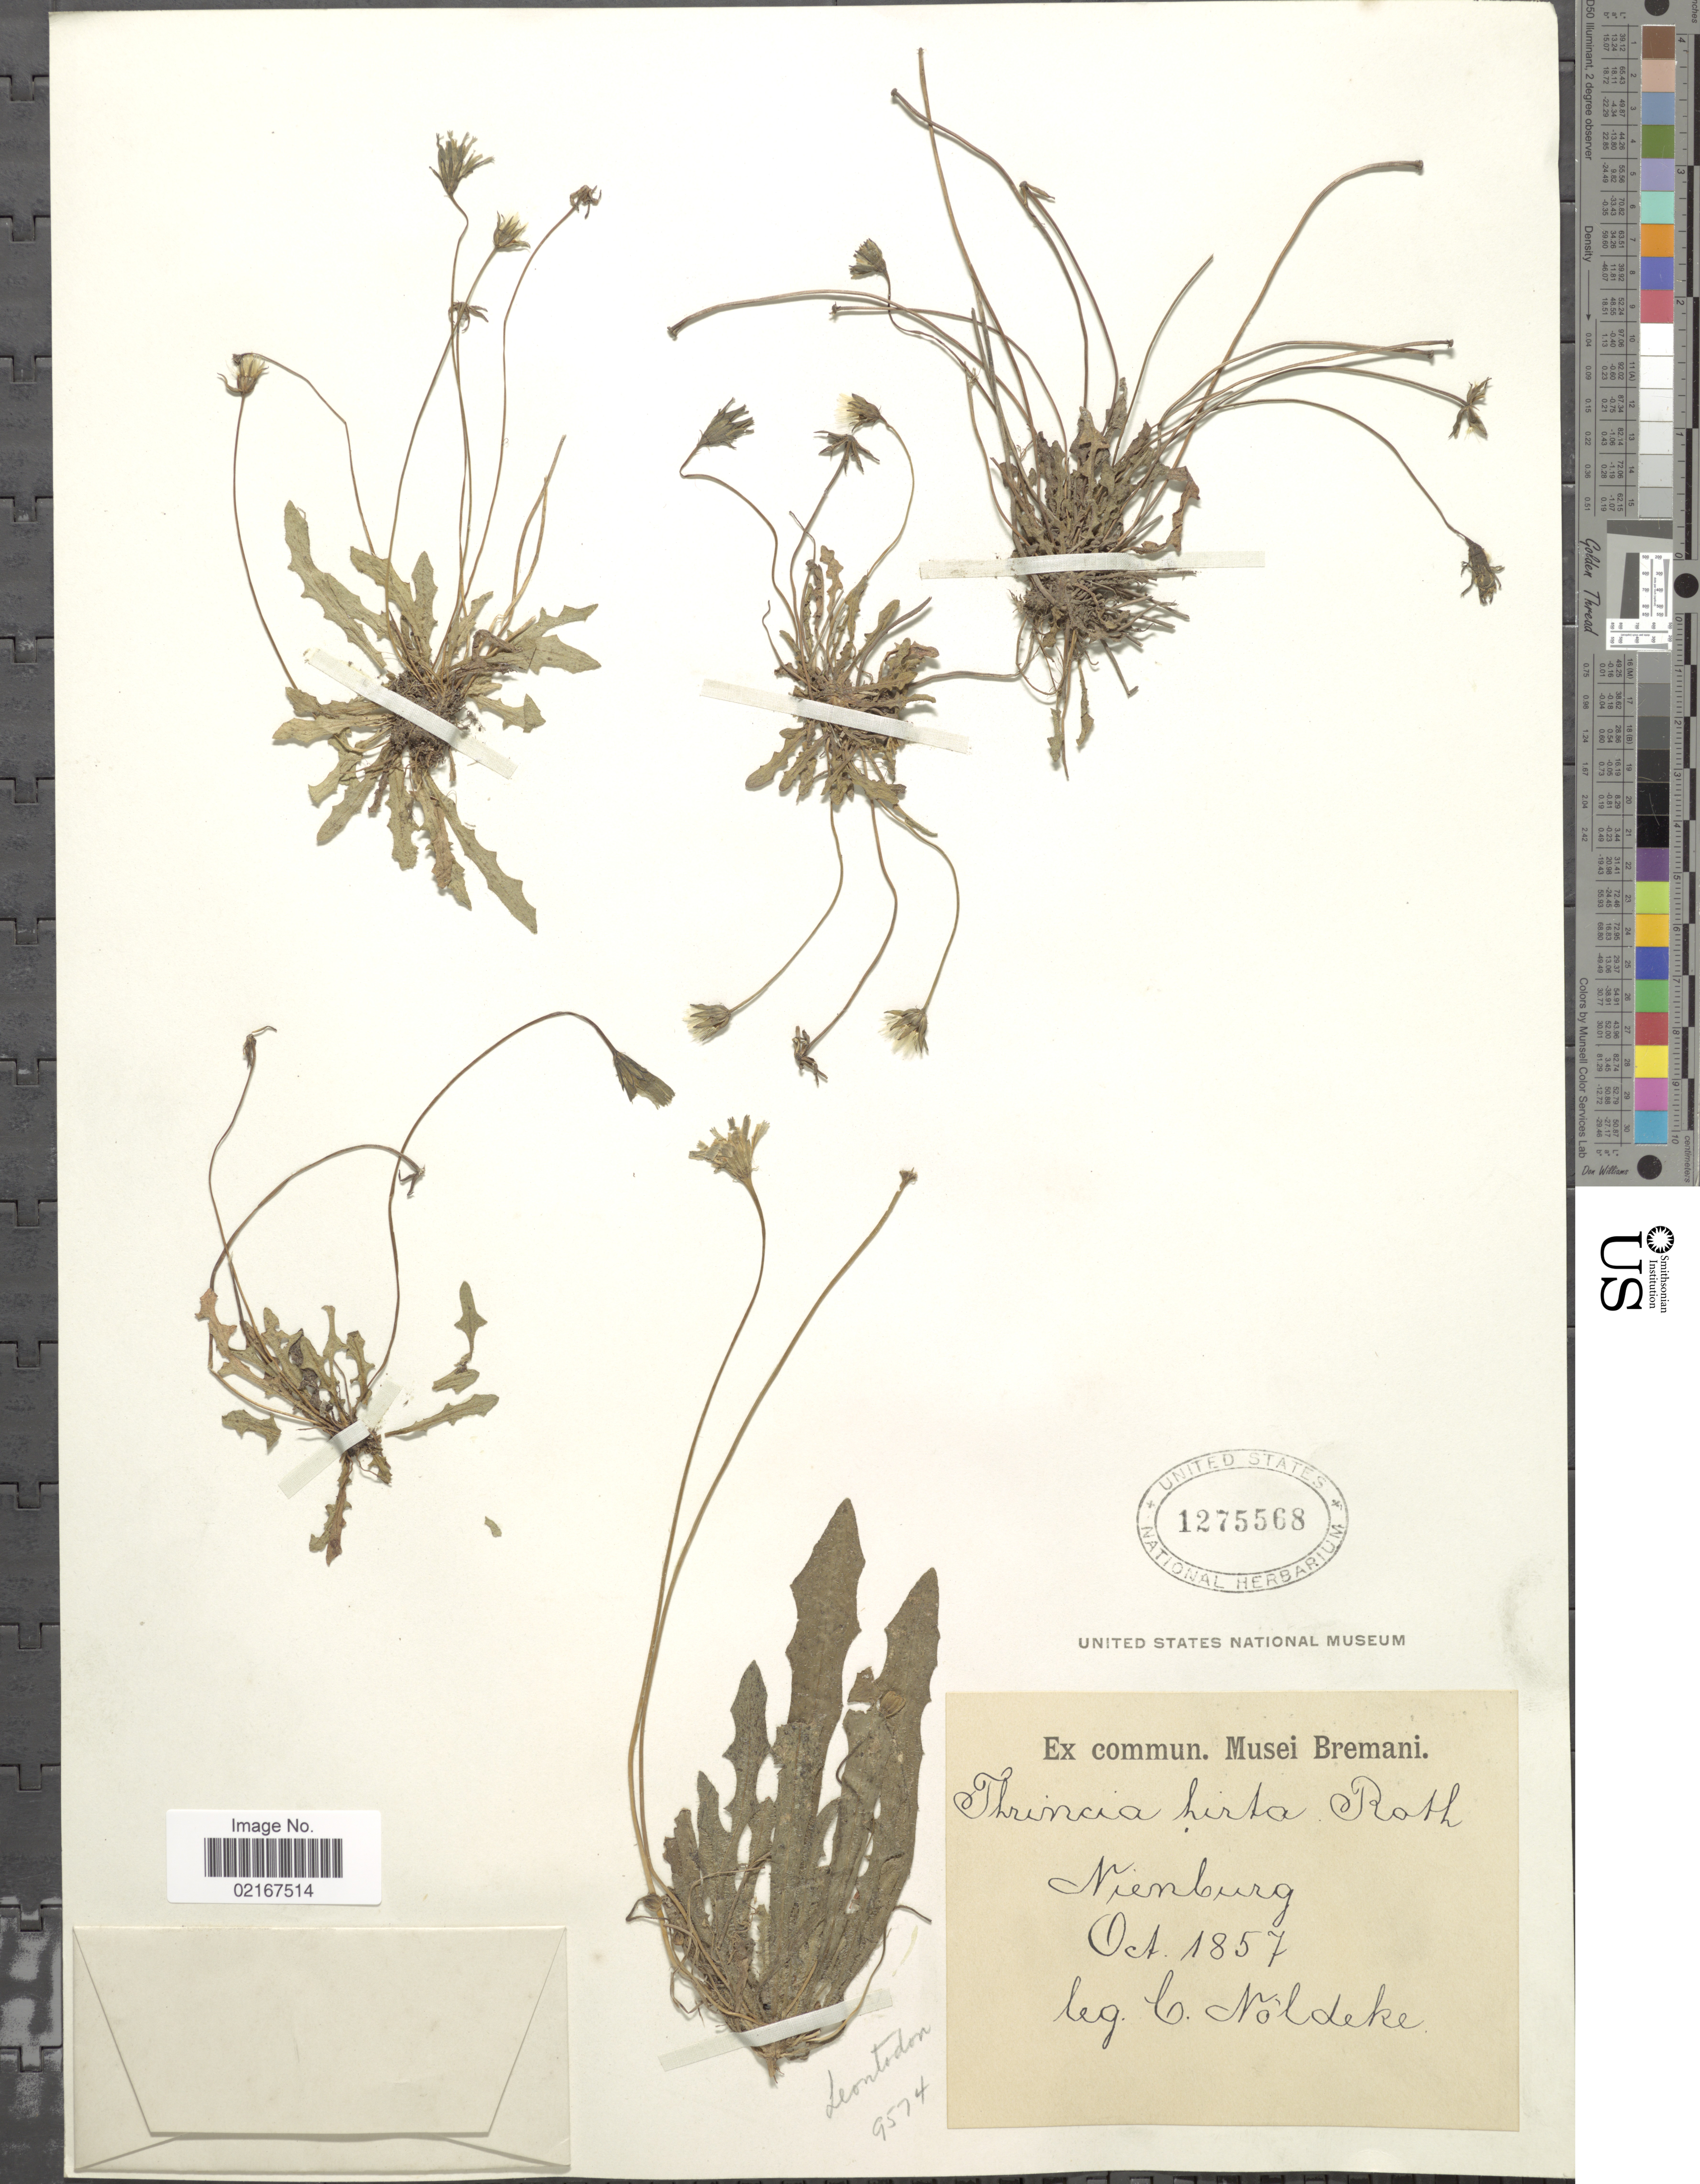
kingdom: Plantae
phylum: Tracheophyta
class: Magnoliopsida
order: Asterales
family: Asteraceae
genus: Leontodon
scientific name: Leontodon hirtus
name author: L.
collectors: C. Noldeke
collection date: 1857-10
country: Germany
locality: Nienburg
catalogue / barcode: US 1275568